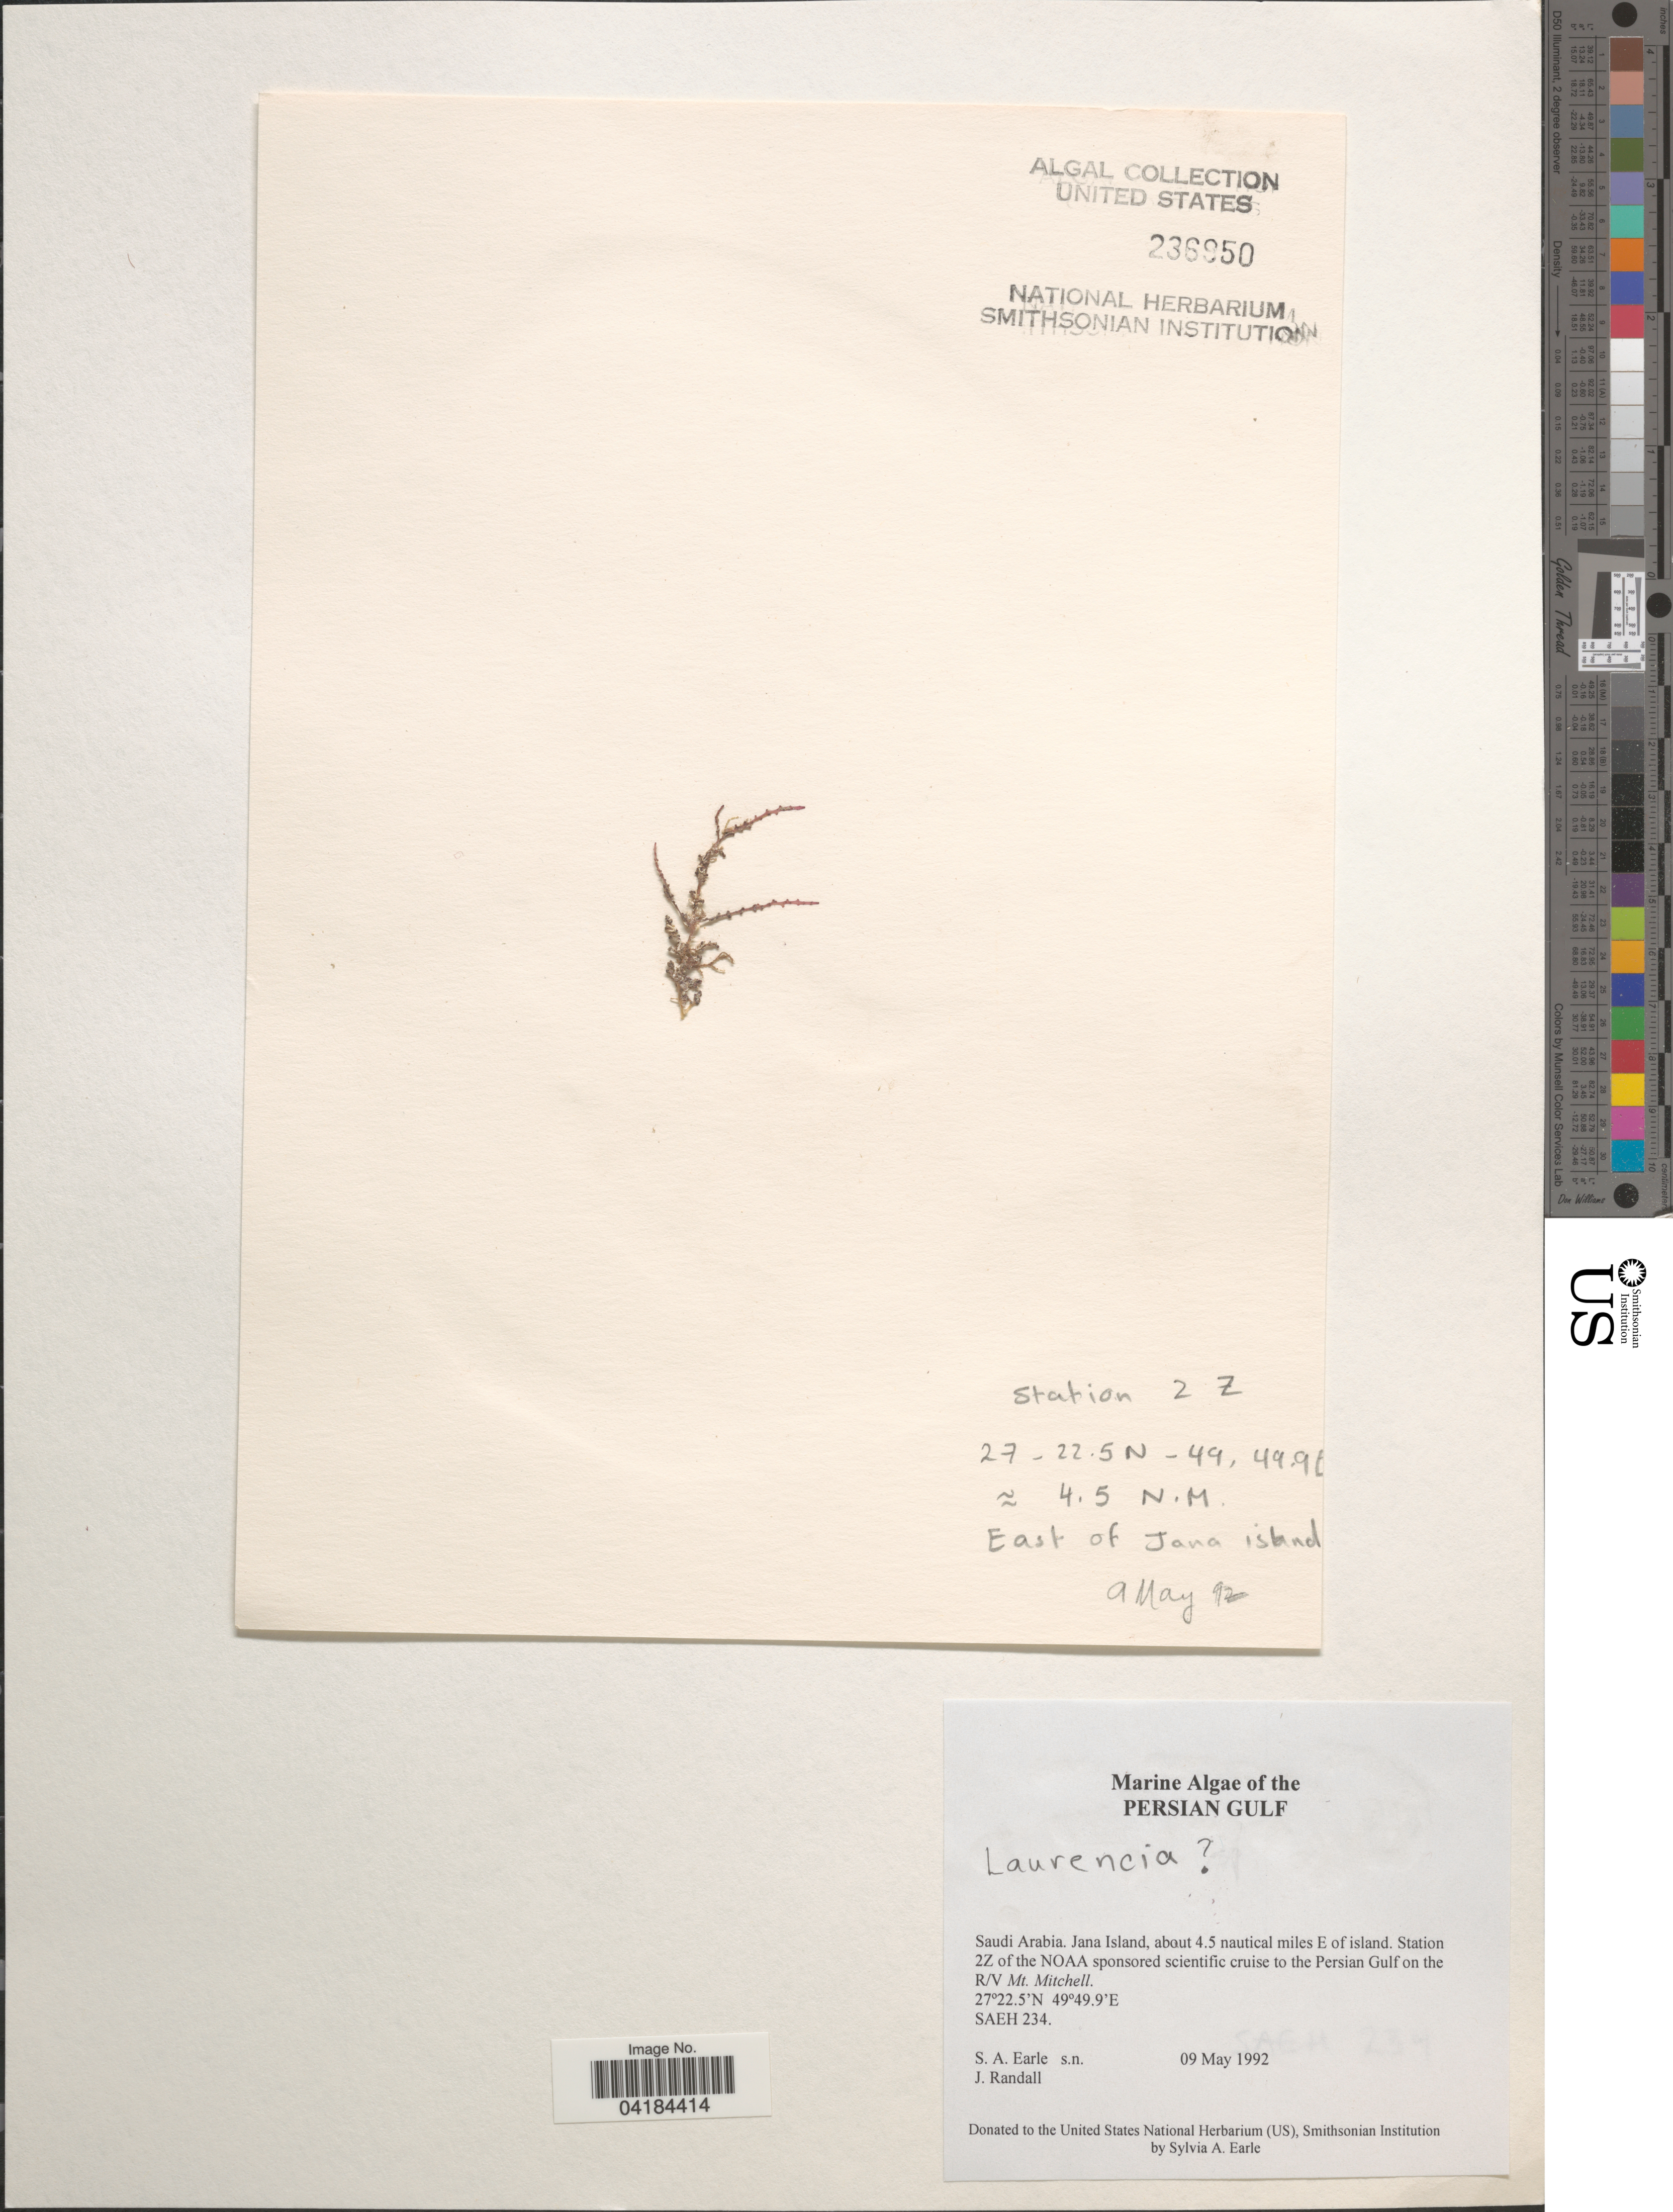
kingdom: Plantae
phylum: Rhodophyta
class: Florideophyceae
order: Ceramiales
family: Rhodomelaceae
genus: Laurencia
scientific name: Laurencia sp.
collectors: S. A. Earle & J. Randall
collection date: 1992-05-09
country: Saudi Arabia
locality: Persian Gulf. Jana Island, about 4.5 nautical miles E of island. Station 2Z of the NOAA sponsored scientific cruise to the Persian Gulf on the R/V Mt. Mitchell. SAEH 234.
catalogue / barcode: US 236950